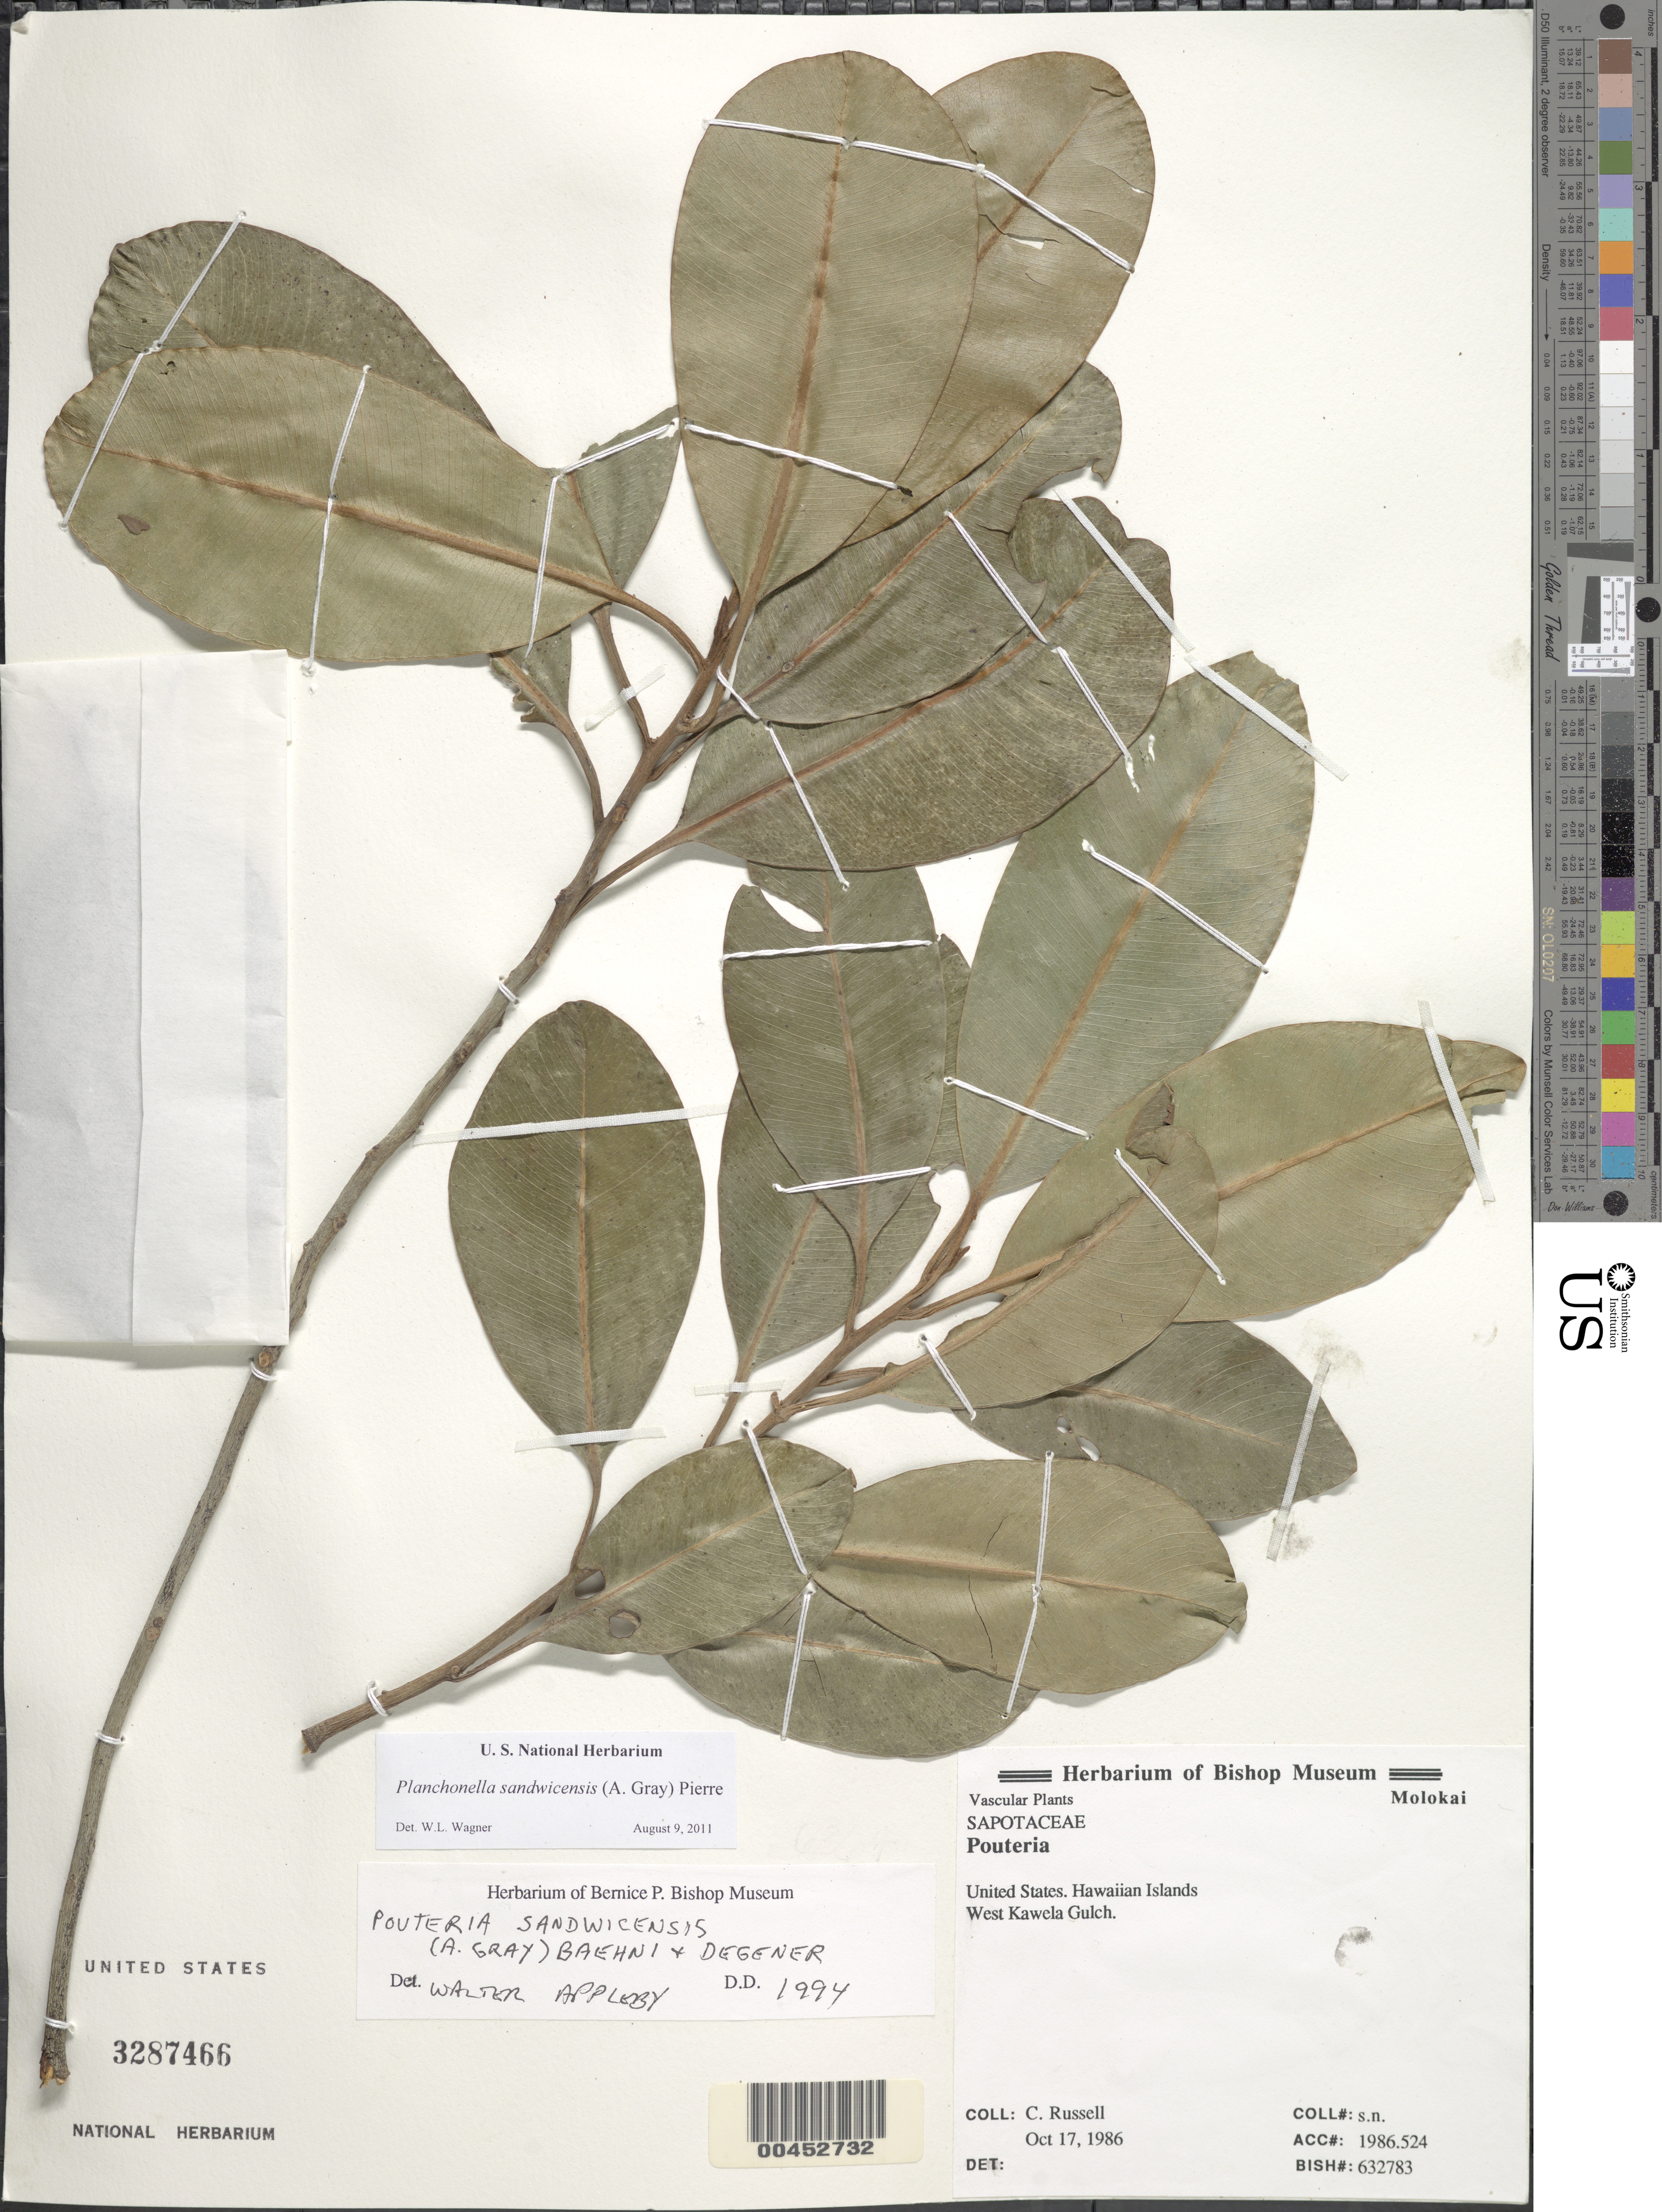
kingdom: Plantae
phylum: Tracheophyta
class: Magnoliopsida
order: Ericales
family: Sapotaceae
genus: Planchonella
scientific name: Planchonella sandwicensis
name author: (A. Gray) Pierre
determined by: Wagner, W. L., (BOT), Smithsonian Institution - National Museum of Natural History (UNITED STATES)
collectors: C. Russell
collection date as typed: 17 Oct 1986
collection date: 1986-10-17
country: United States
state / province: Hawaii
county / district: Maui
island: Moloka'i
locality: West Kawela Gulch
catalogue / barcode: US 3287466